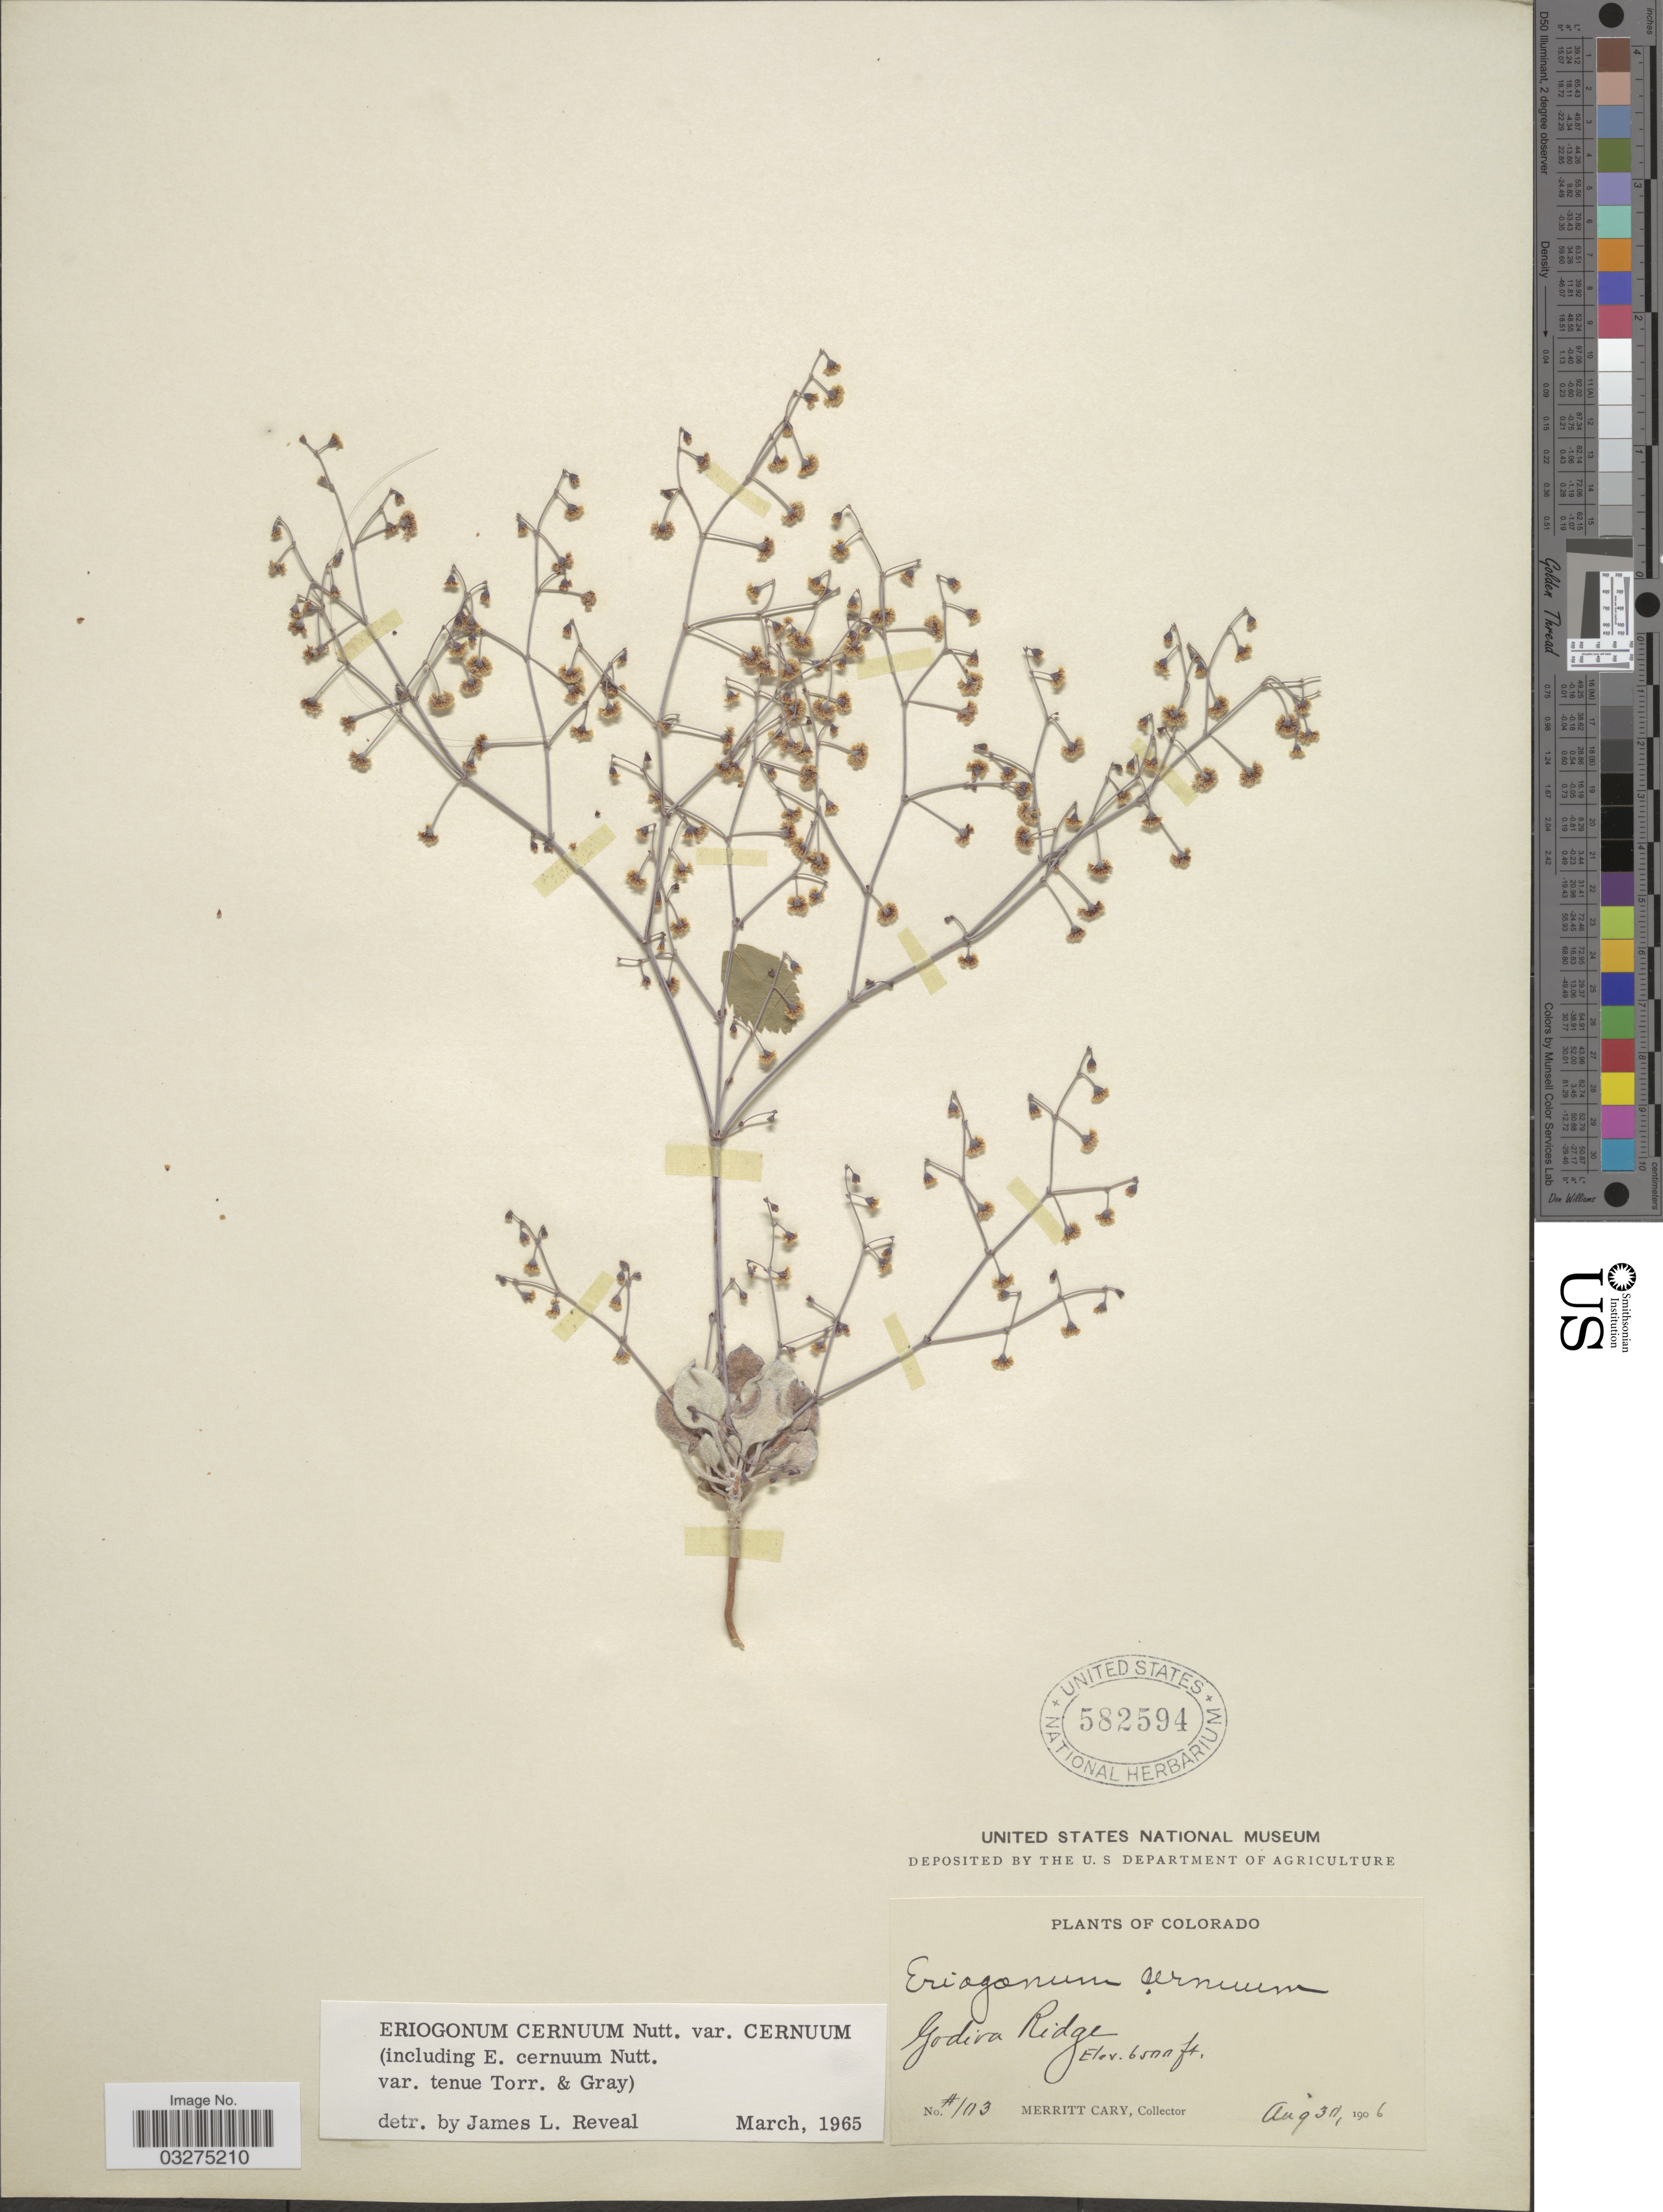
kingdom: Plantae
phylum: Tracheophyta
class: Magnoliopsida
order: Caryophyllales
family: Polygonaceae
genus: Eriogonum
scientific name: Eriogonum cernuum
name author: Nutt.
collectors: M. Cary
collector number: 103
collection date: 1906-08-30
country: United States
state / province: Colorado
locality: Godiva Ridge.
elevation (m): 1981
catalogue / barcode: US 582594